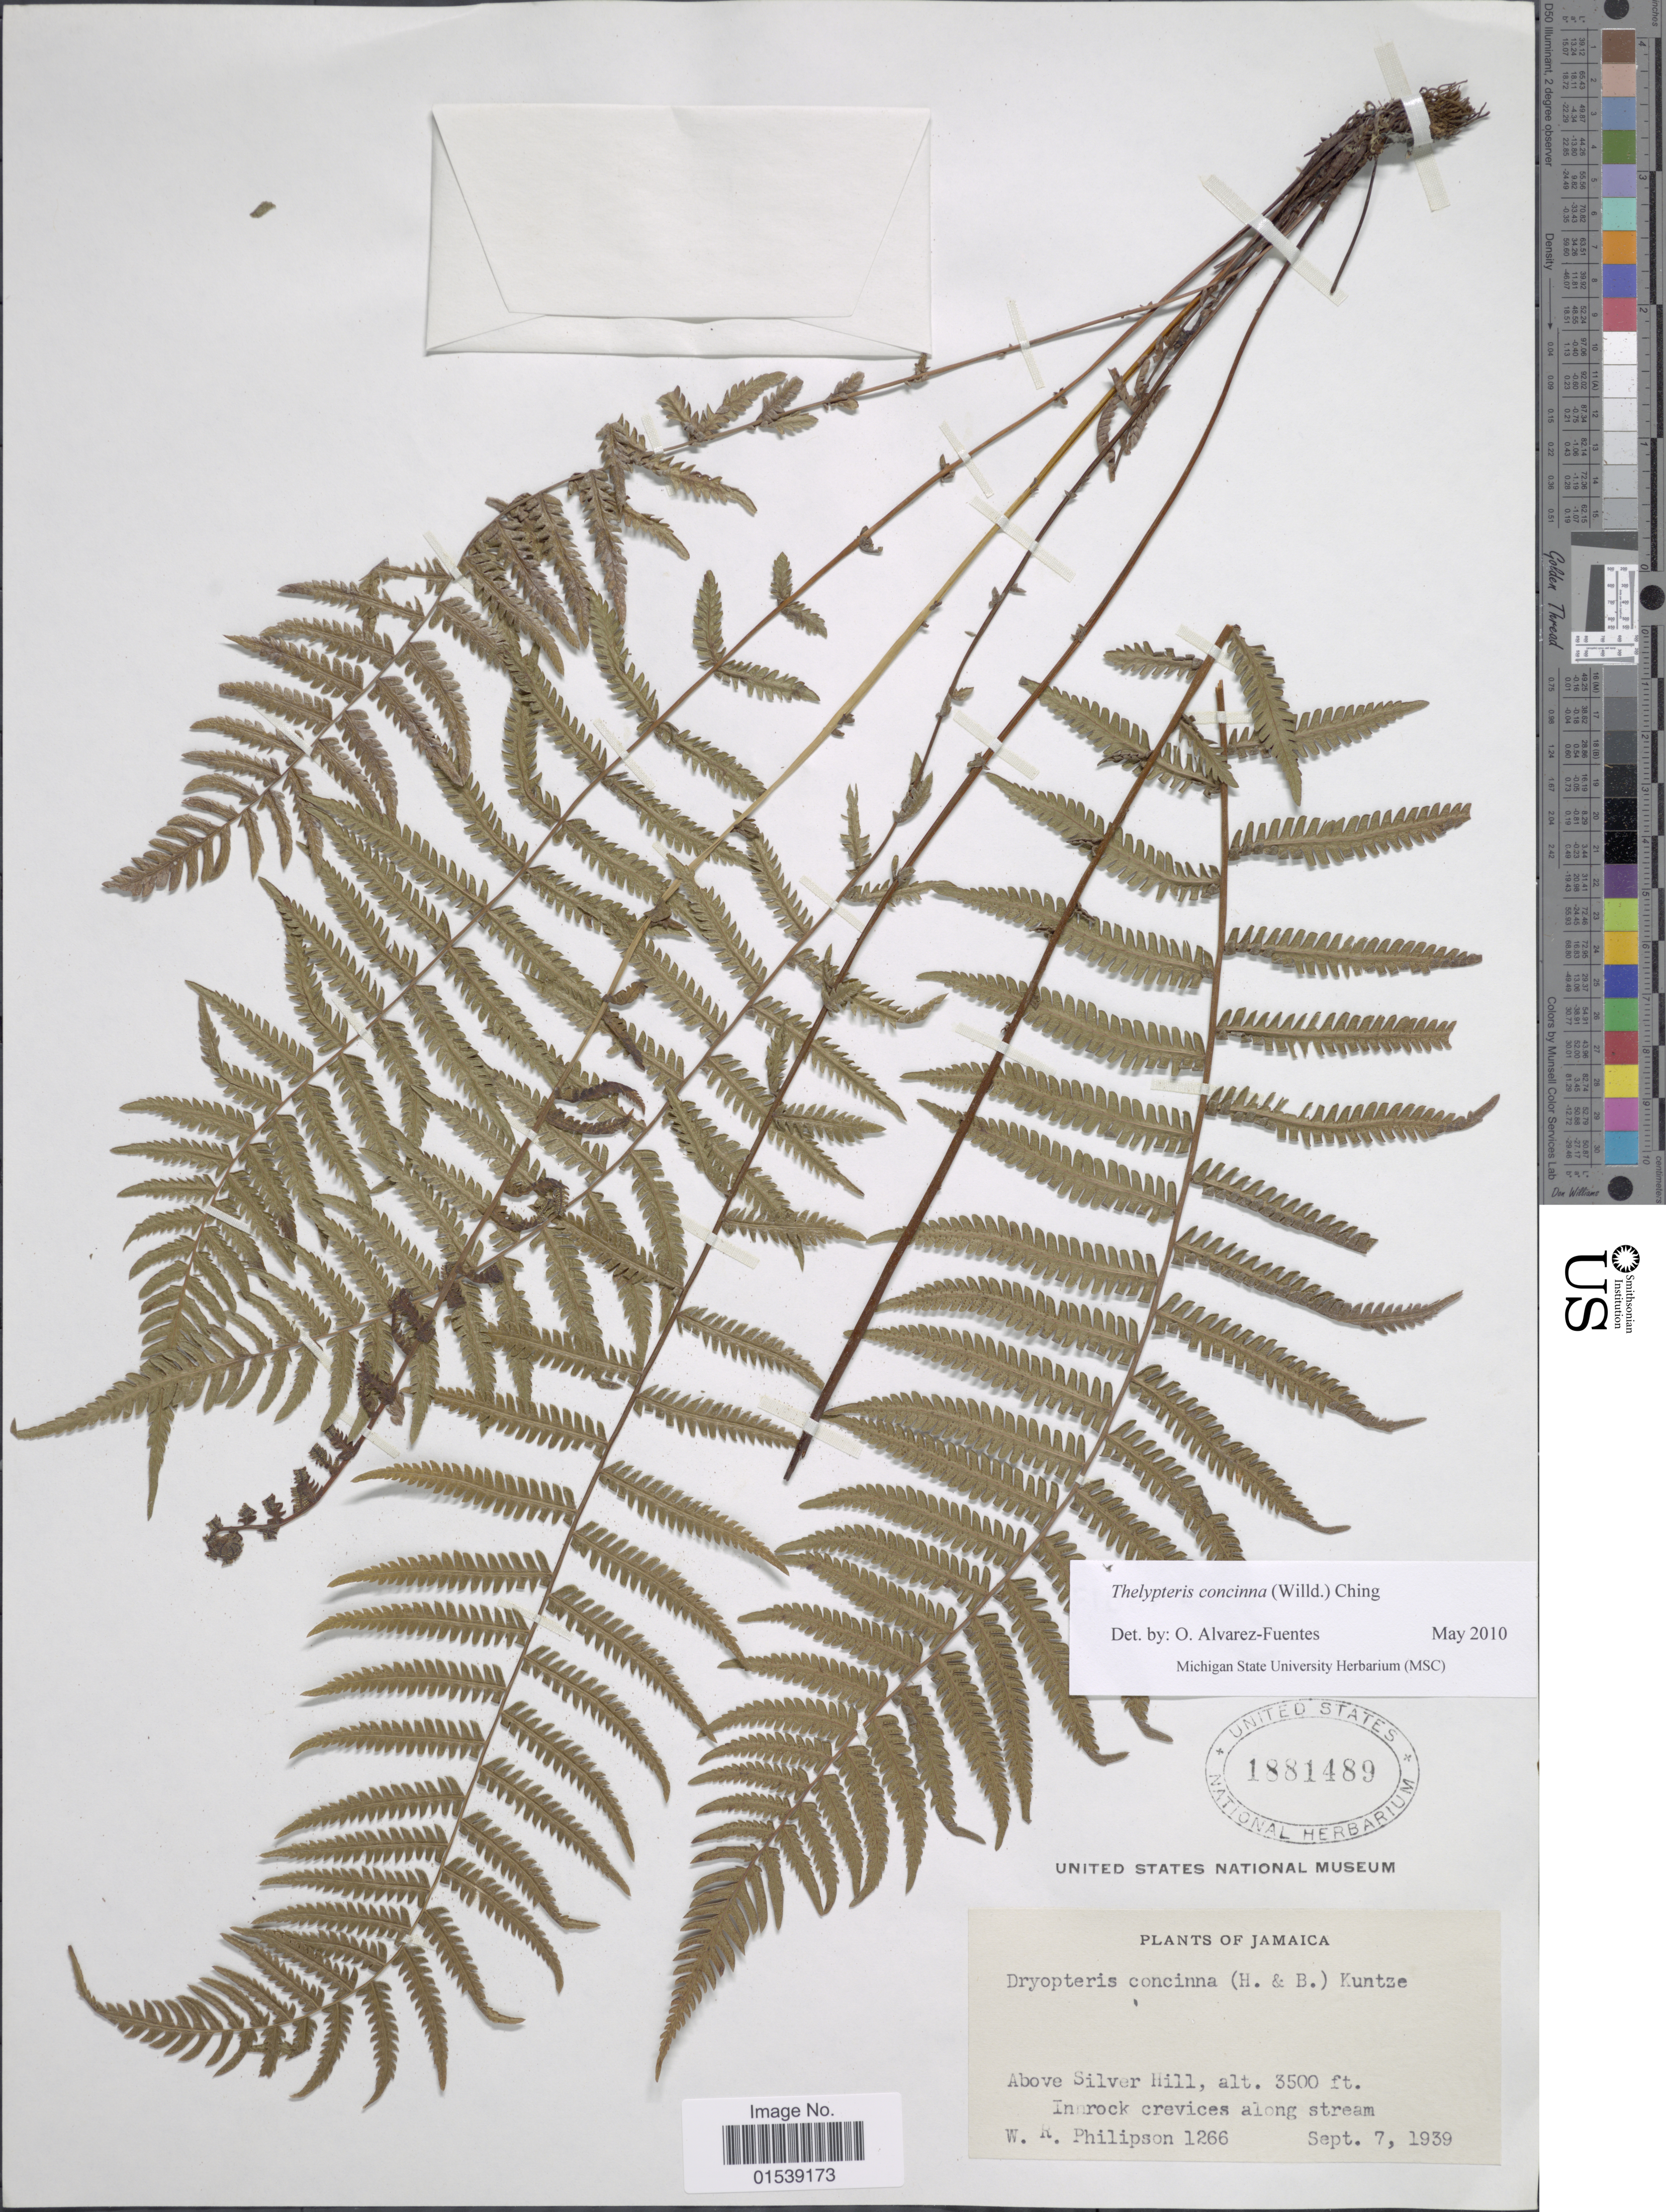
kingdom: Plantae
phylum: Tracheophyta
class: Polypodiopsida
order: Polypodiales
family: Thelypteridaceae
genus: Amauropelta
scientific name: Amauropelta concinna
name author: (Willd.) Pic. Serm.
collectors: W. R. Philipson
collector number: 1266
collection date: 1939-09-07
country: Jamaica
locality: Above Silver Hill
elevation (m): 1067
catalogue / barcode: US 1881489